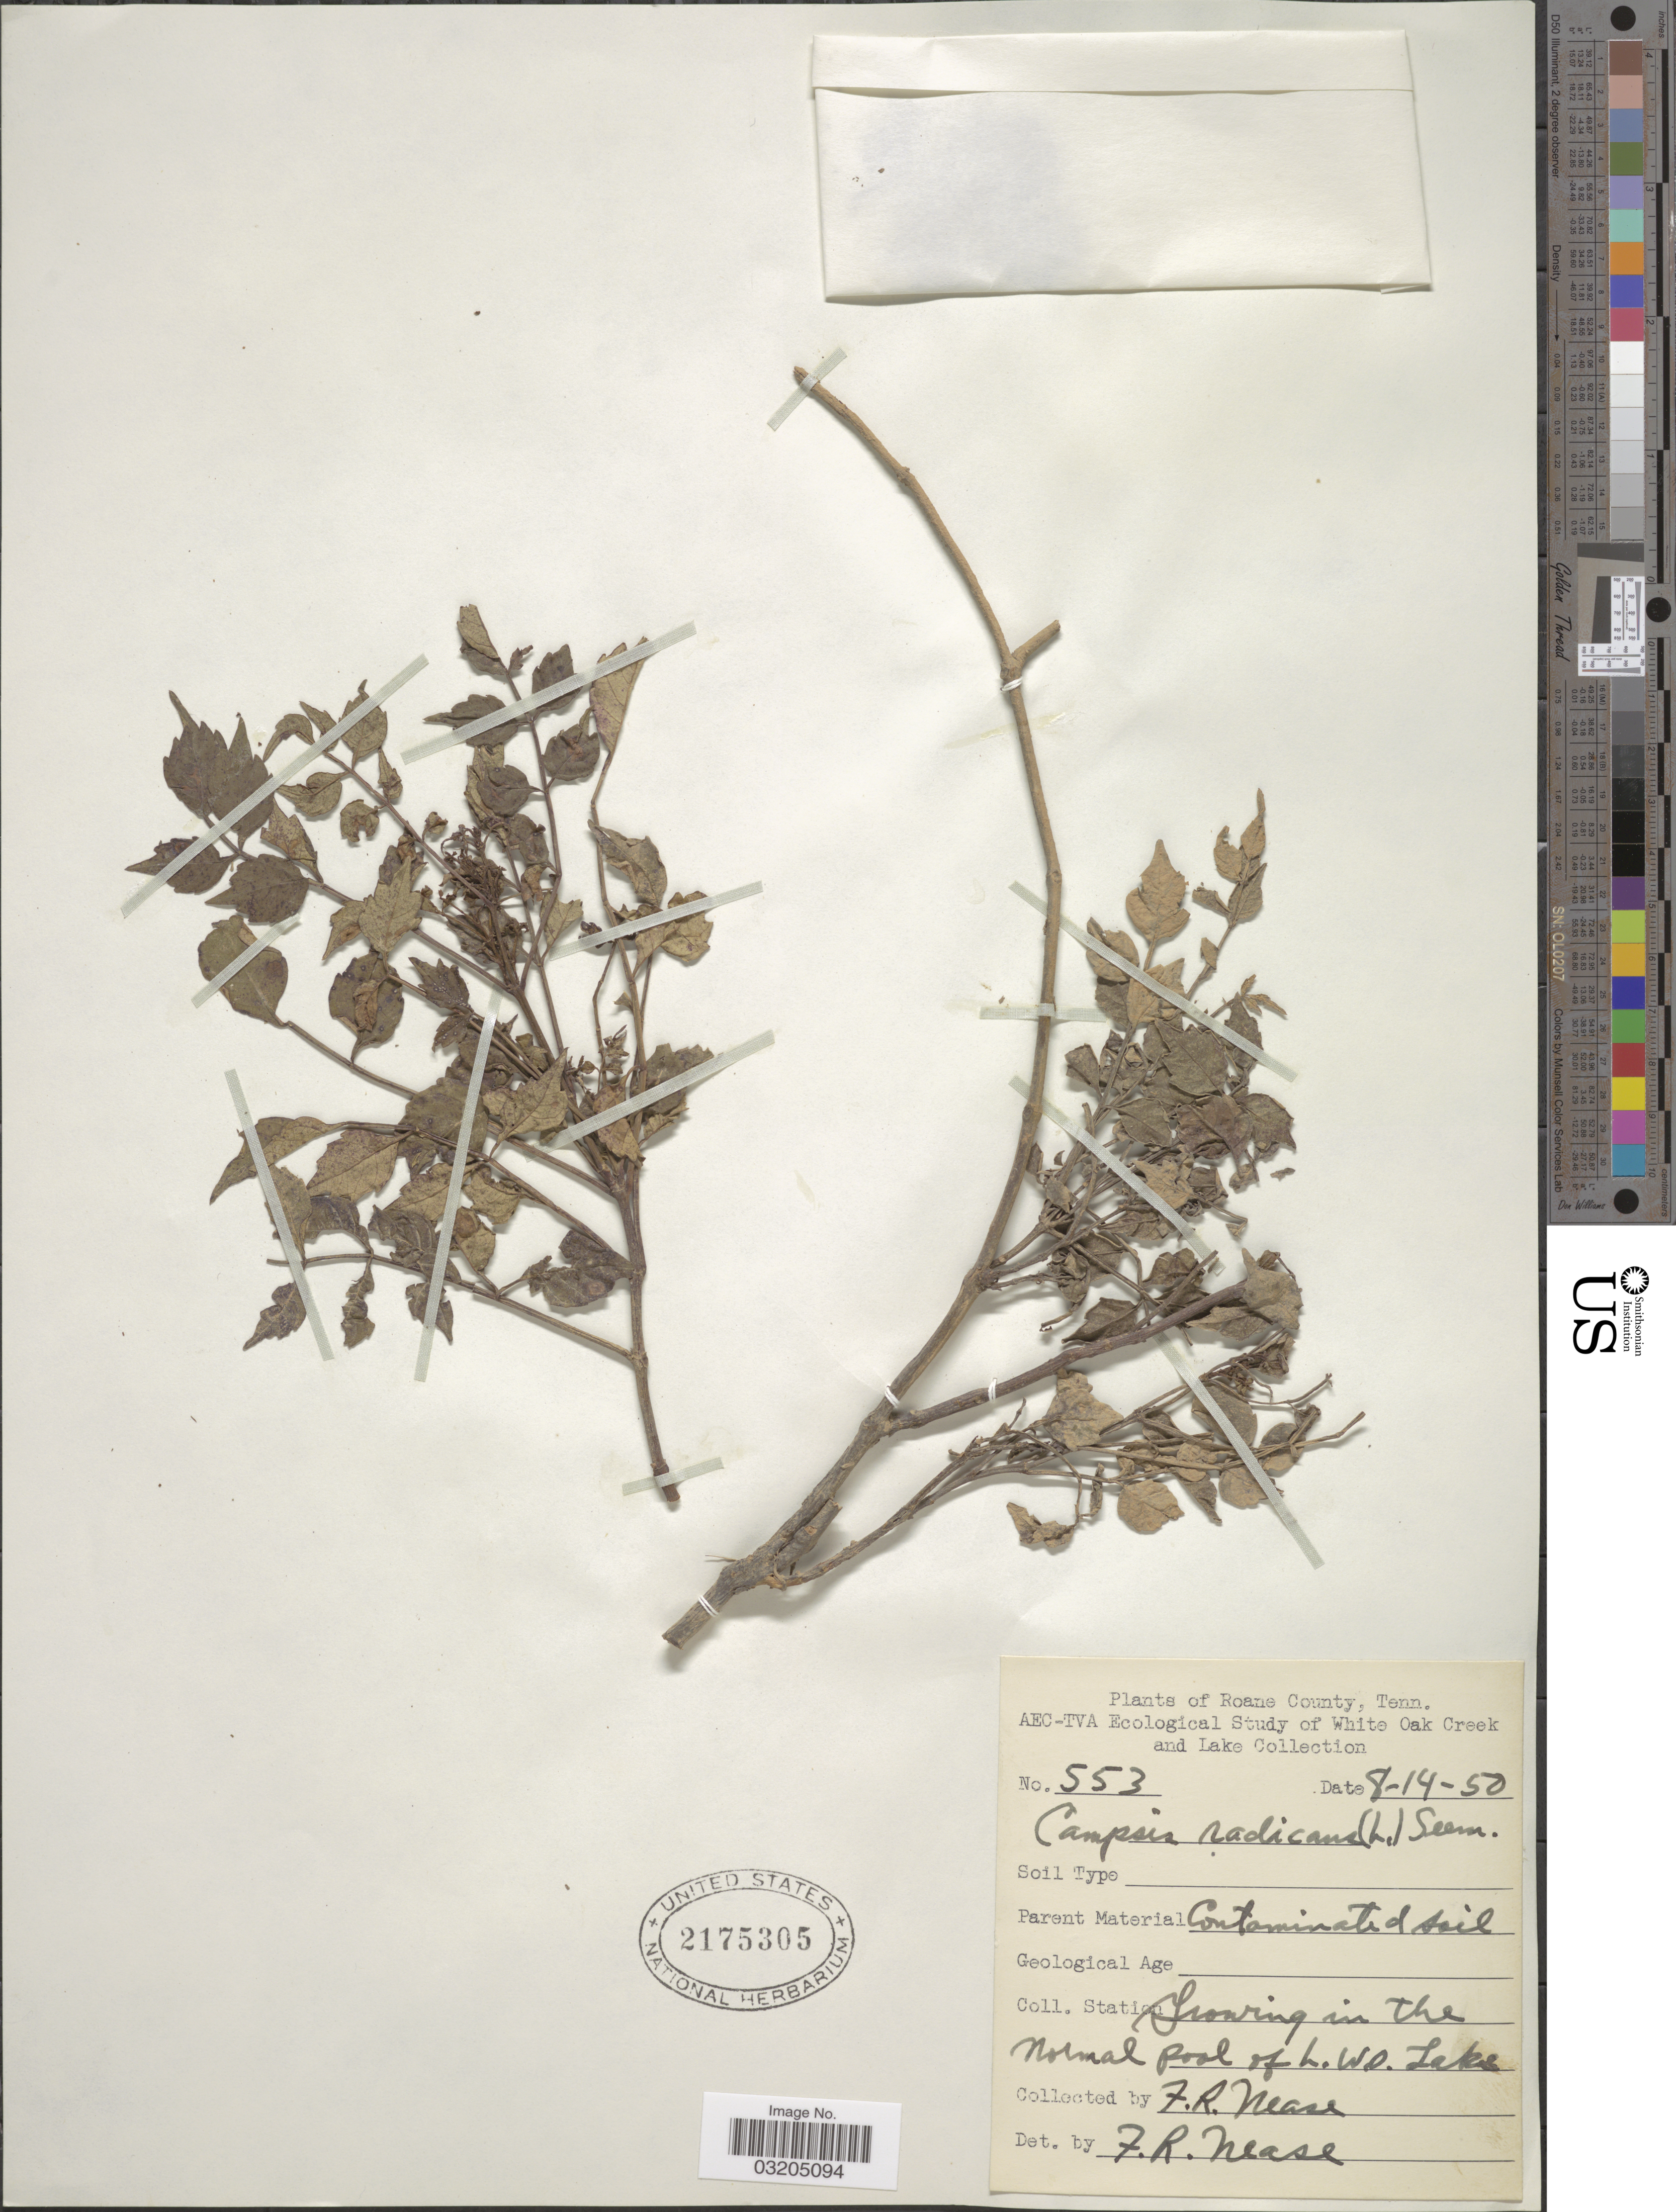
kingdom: Plantae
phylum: Tracheophyta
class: Magnoliopsida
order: Lamiales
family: Bignoniaceae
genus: Campsis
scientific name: Campsis radicans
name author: (L.) Seem.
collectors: F. Nease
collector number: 553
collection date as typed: Transcribed d/m/y: 14/8/50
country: United States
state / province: Tennessee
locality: Roane County. Station growing in the normal pool of L.W.O. Lake.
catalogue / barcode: US 2175305